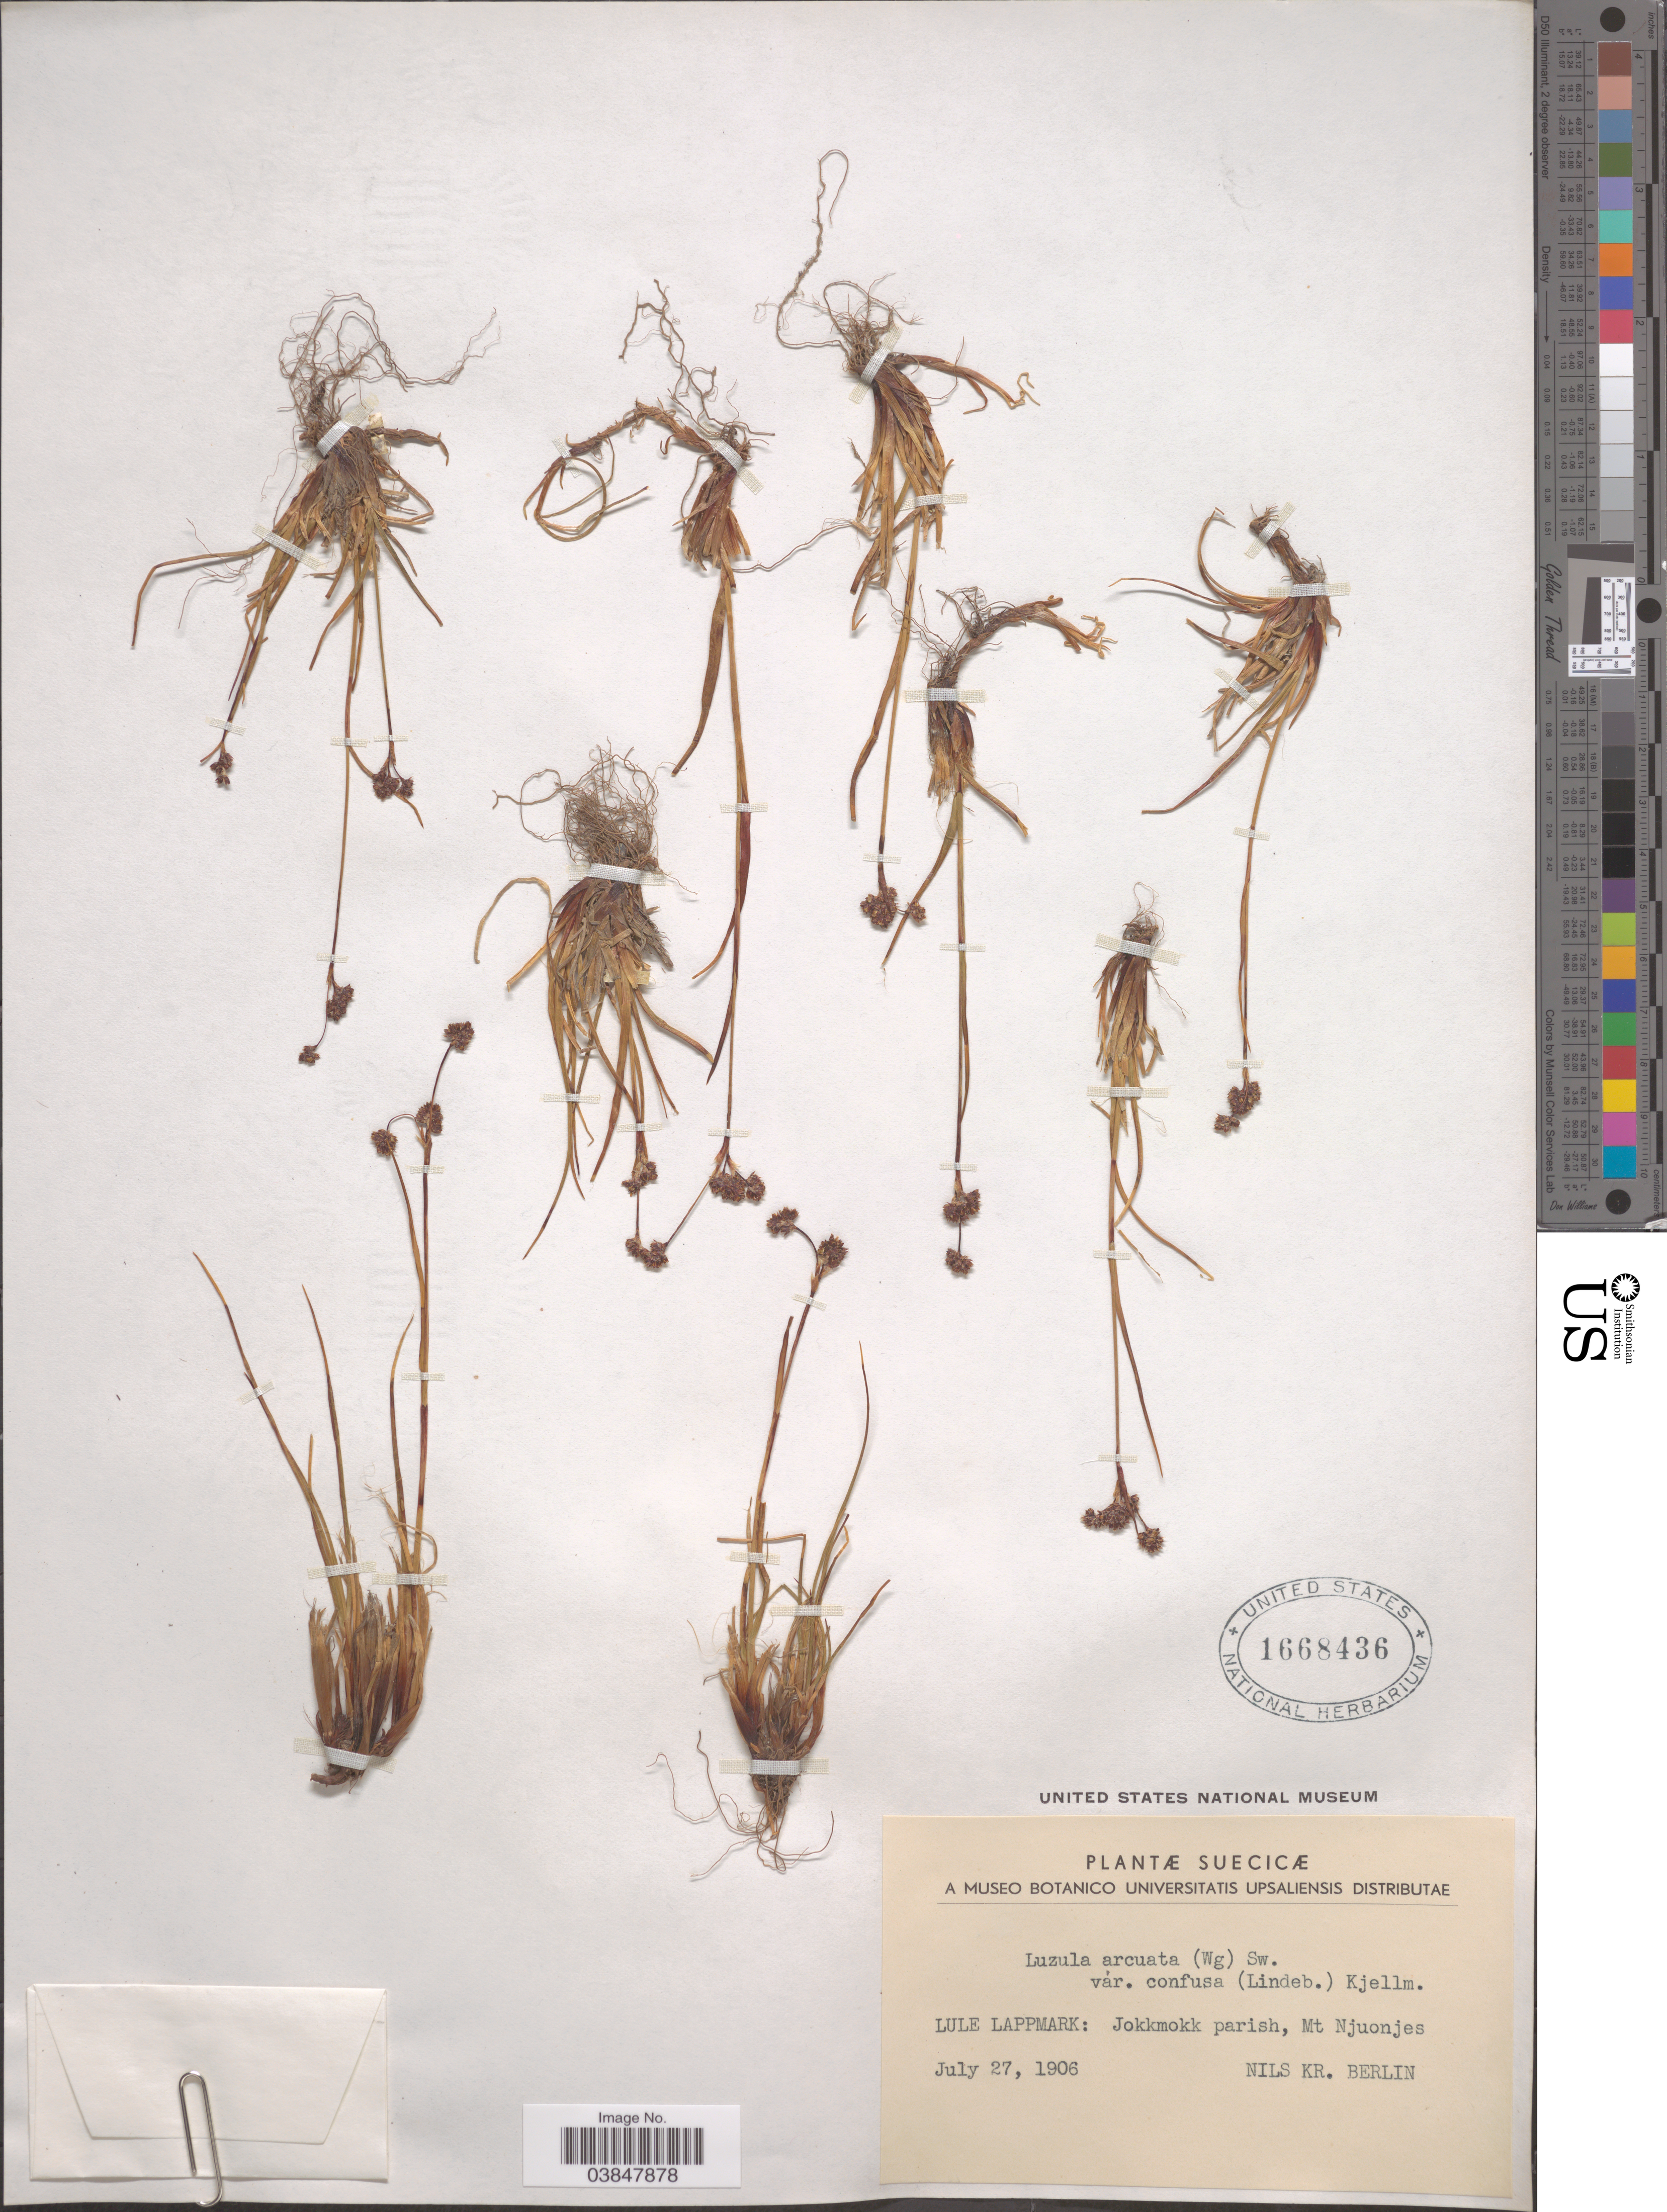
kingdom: Plantae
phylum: Tracheophyta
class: Liliopsida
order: Poales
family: Juncaceae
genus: Luzula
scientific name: Luzula confusa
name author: Lindeb.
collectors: N. Berlin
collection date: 1906-07-27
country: Sweden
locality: Lule Lappmark: Jokkmokk parish, Mt Njuonjes.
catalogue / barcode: US 1668436